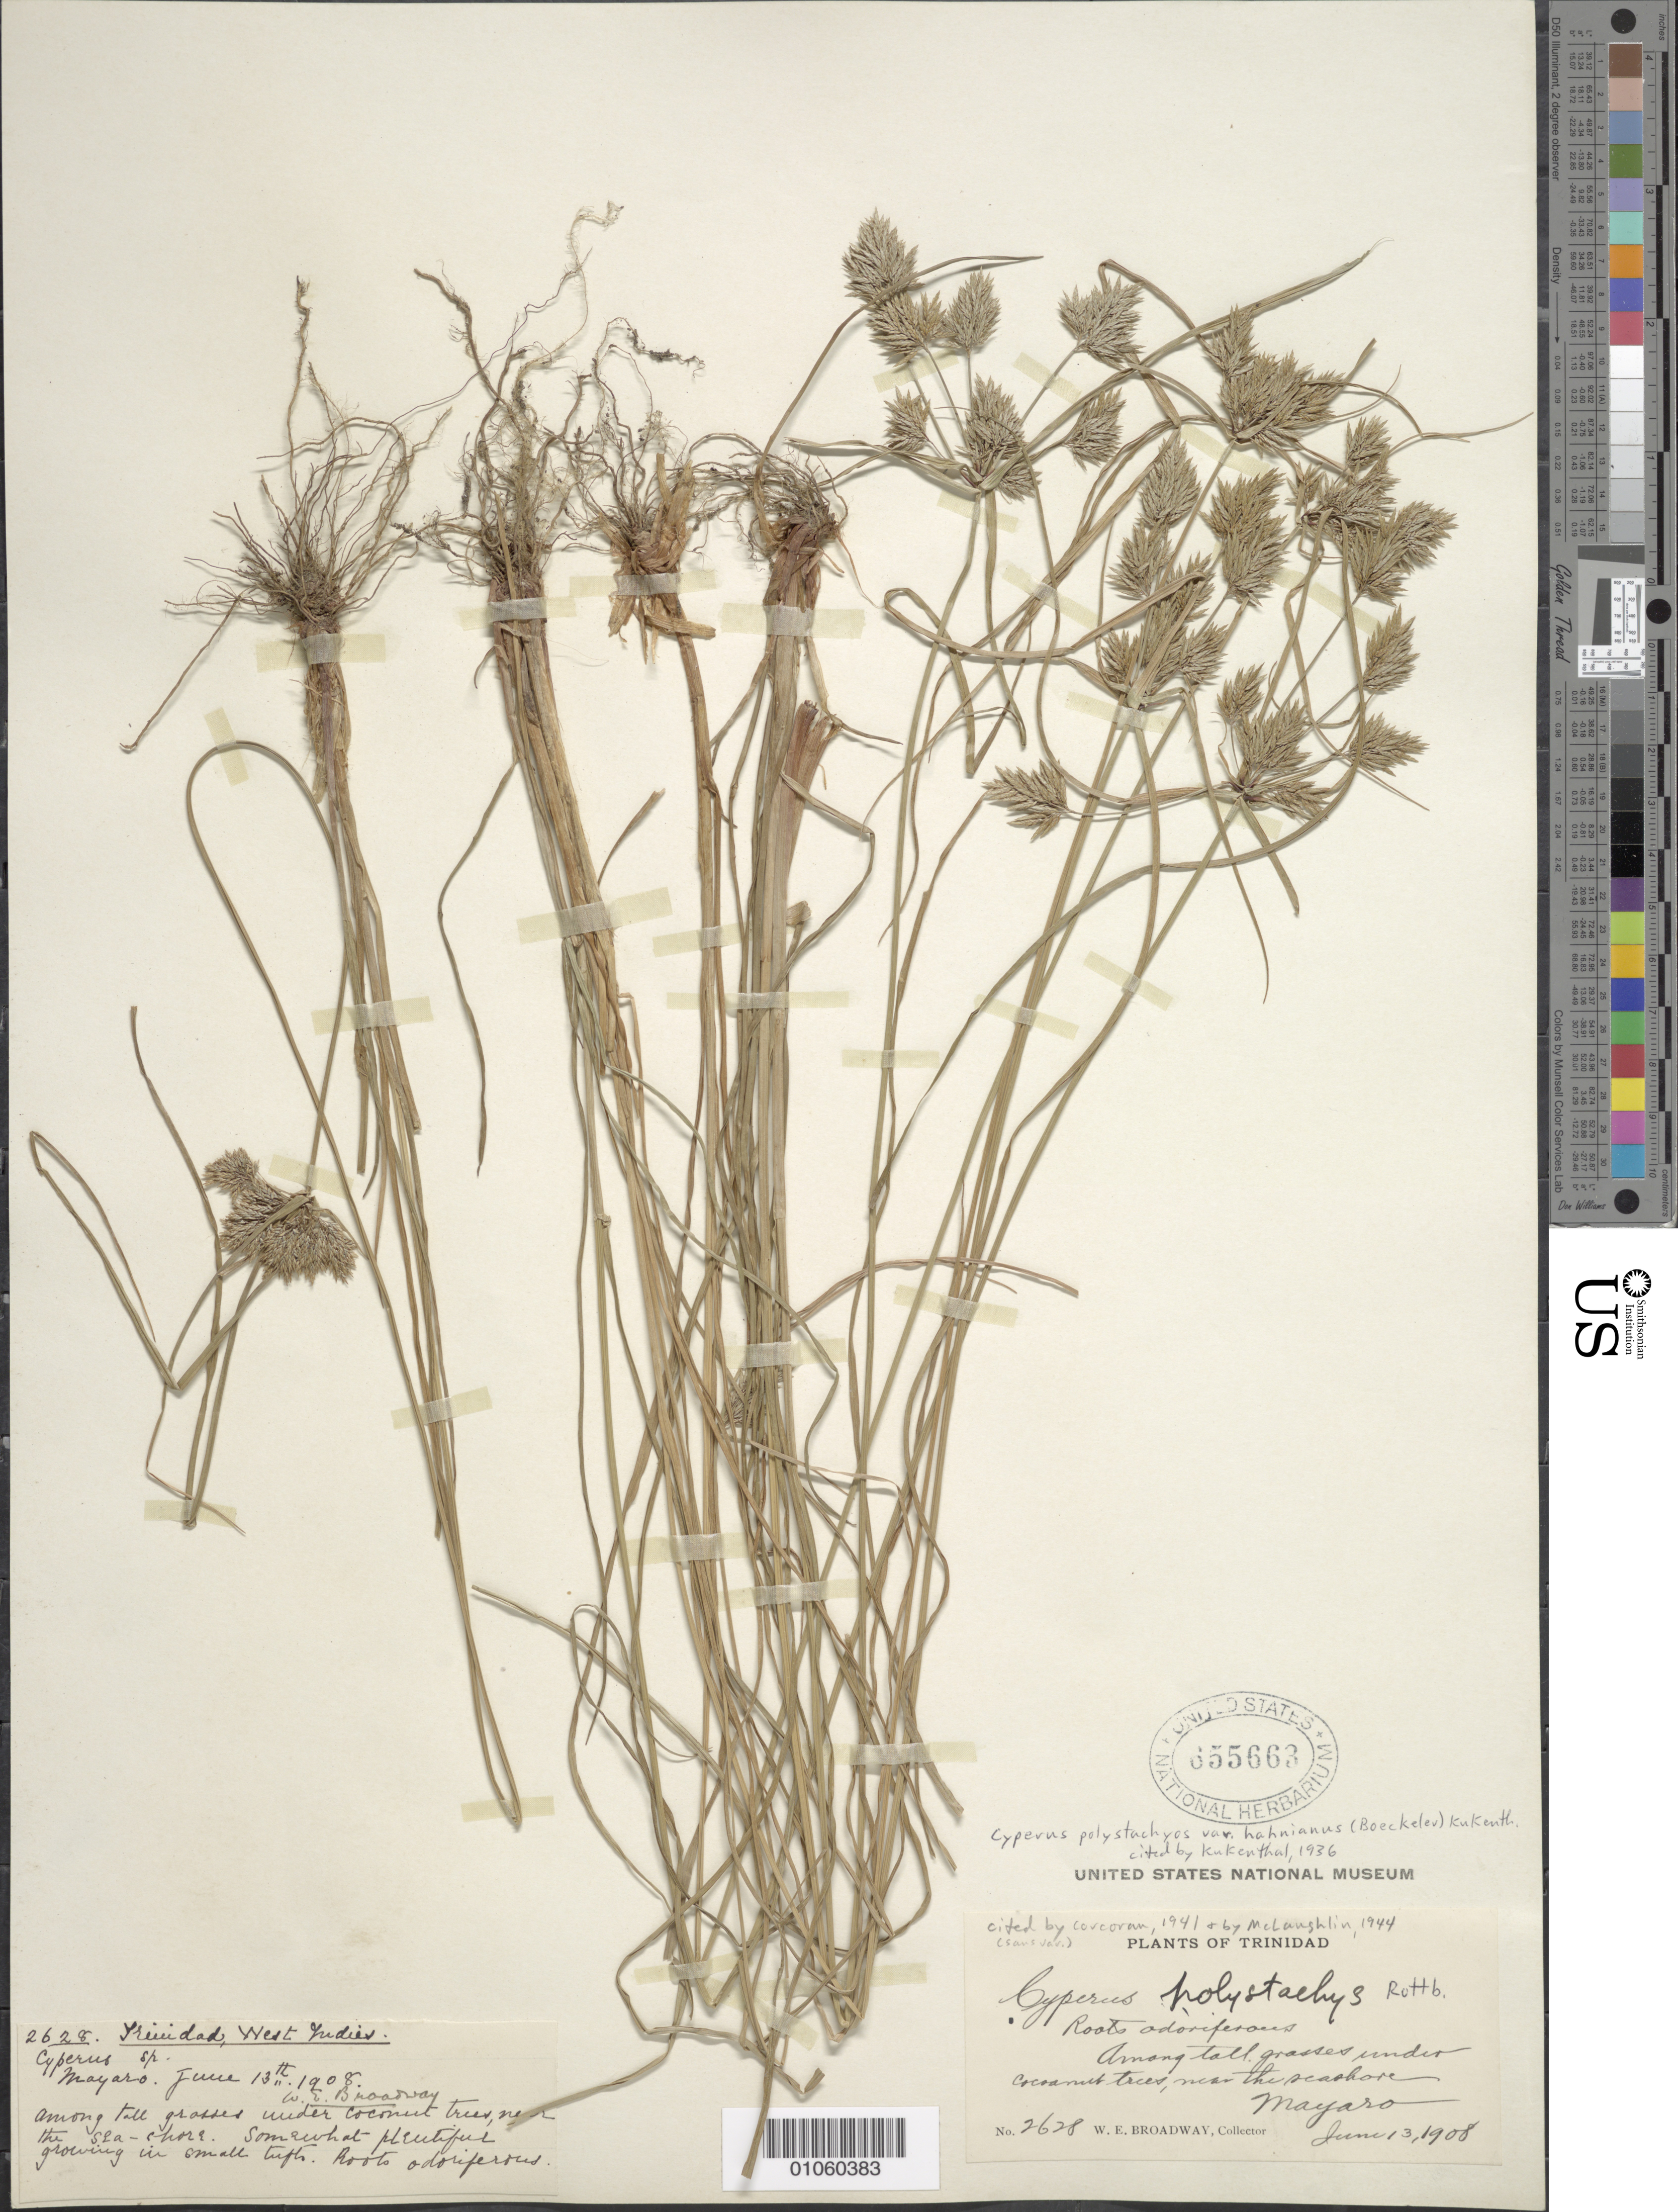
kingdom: Plantae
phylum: Tracheophyta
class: Liliopsida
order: Poales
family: Cyperaceae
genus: Cyperus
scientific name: Cyperus polystachyos var. polystachyos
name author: Rottb.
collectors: W. E. Broadway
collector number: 2628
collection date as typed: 13 Jun 1908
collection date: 1908-06-13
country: Trinidad and Tobago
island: Trinidad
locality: Mayaro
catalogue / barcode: US 655663